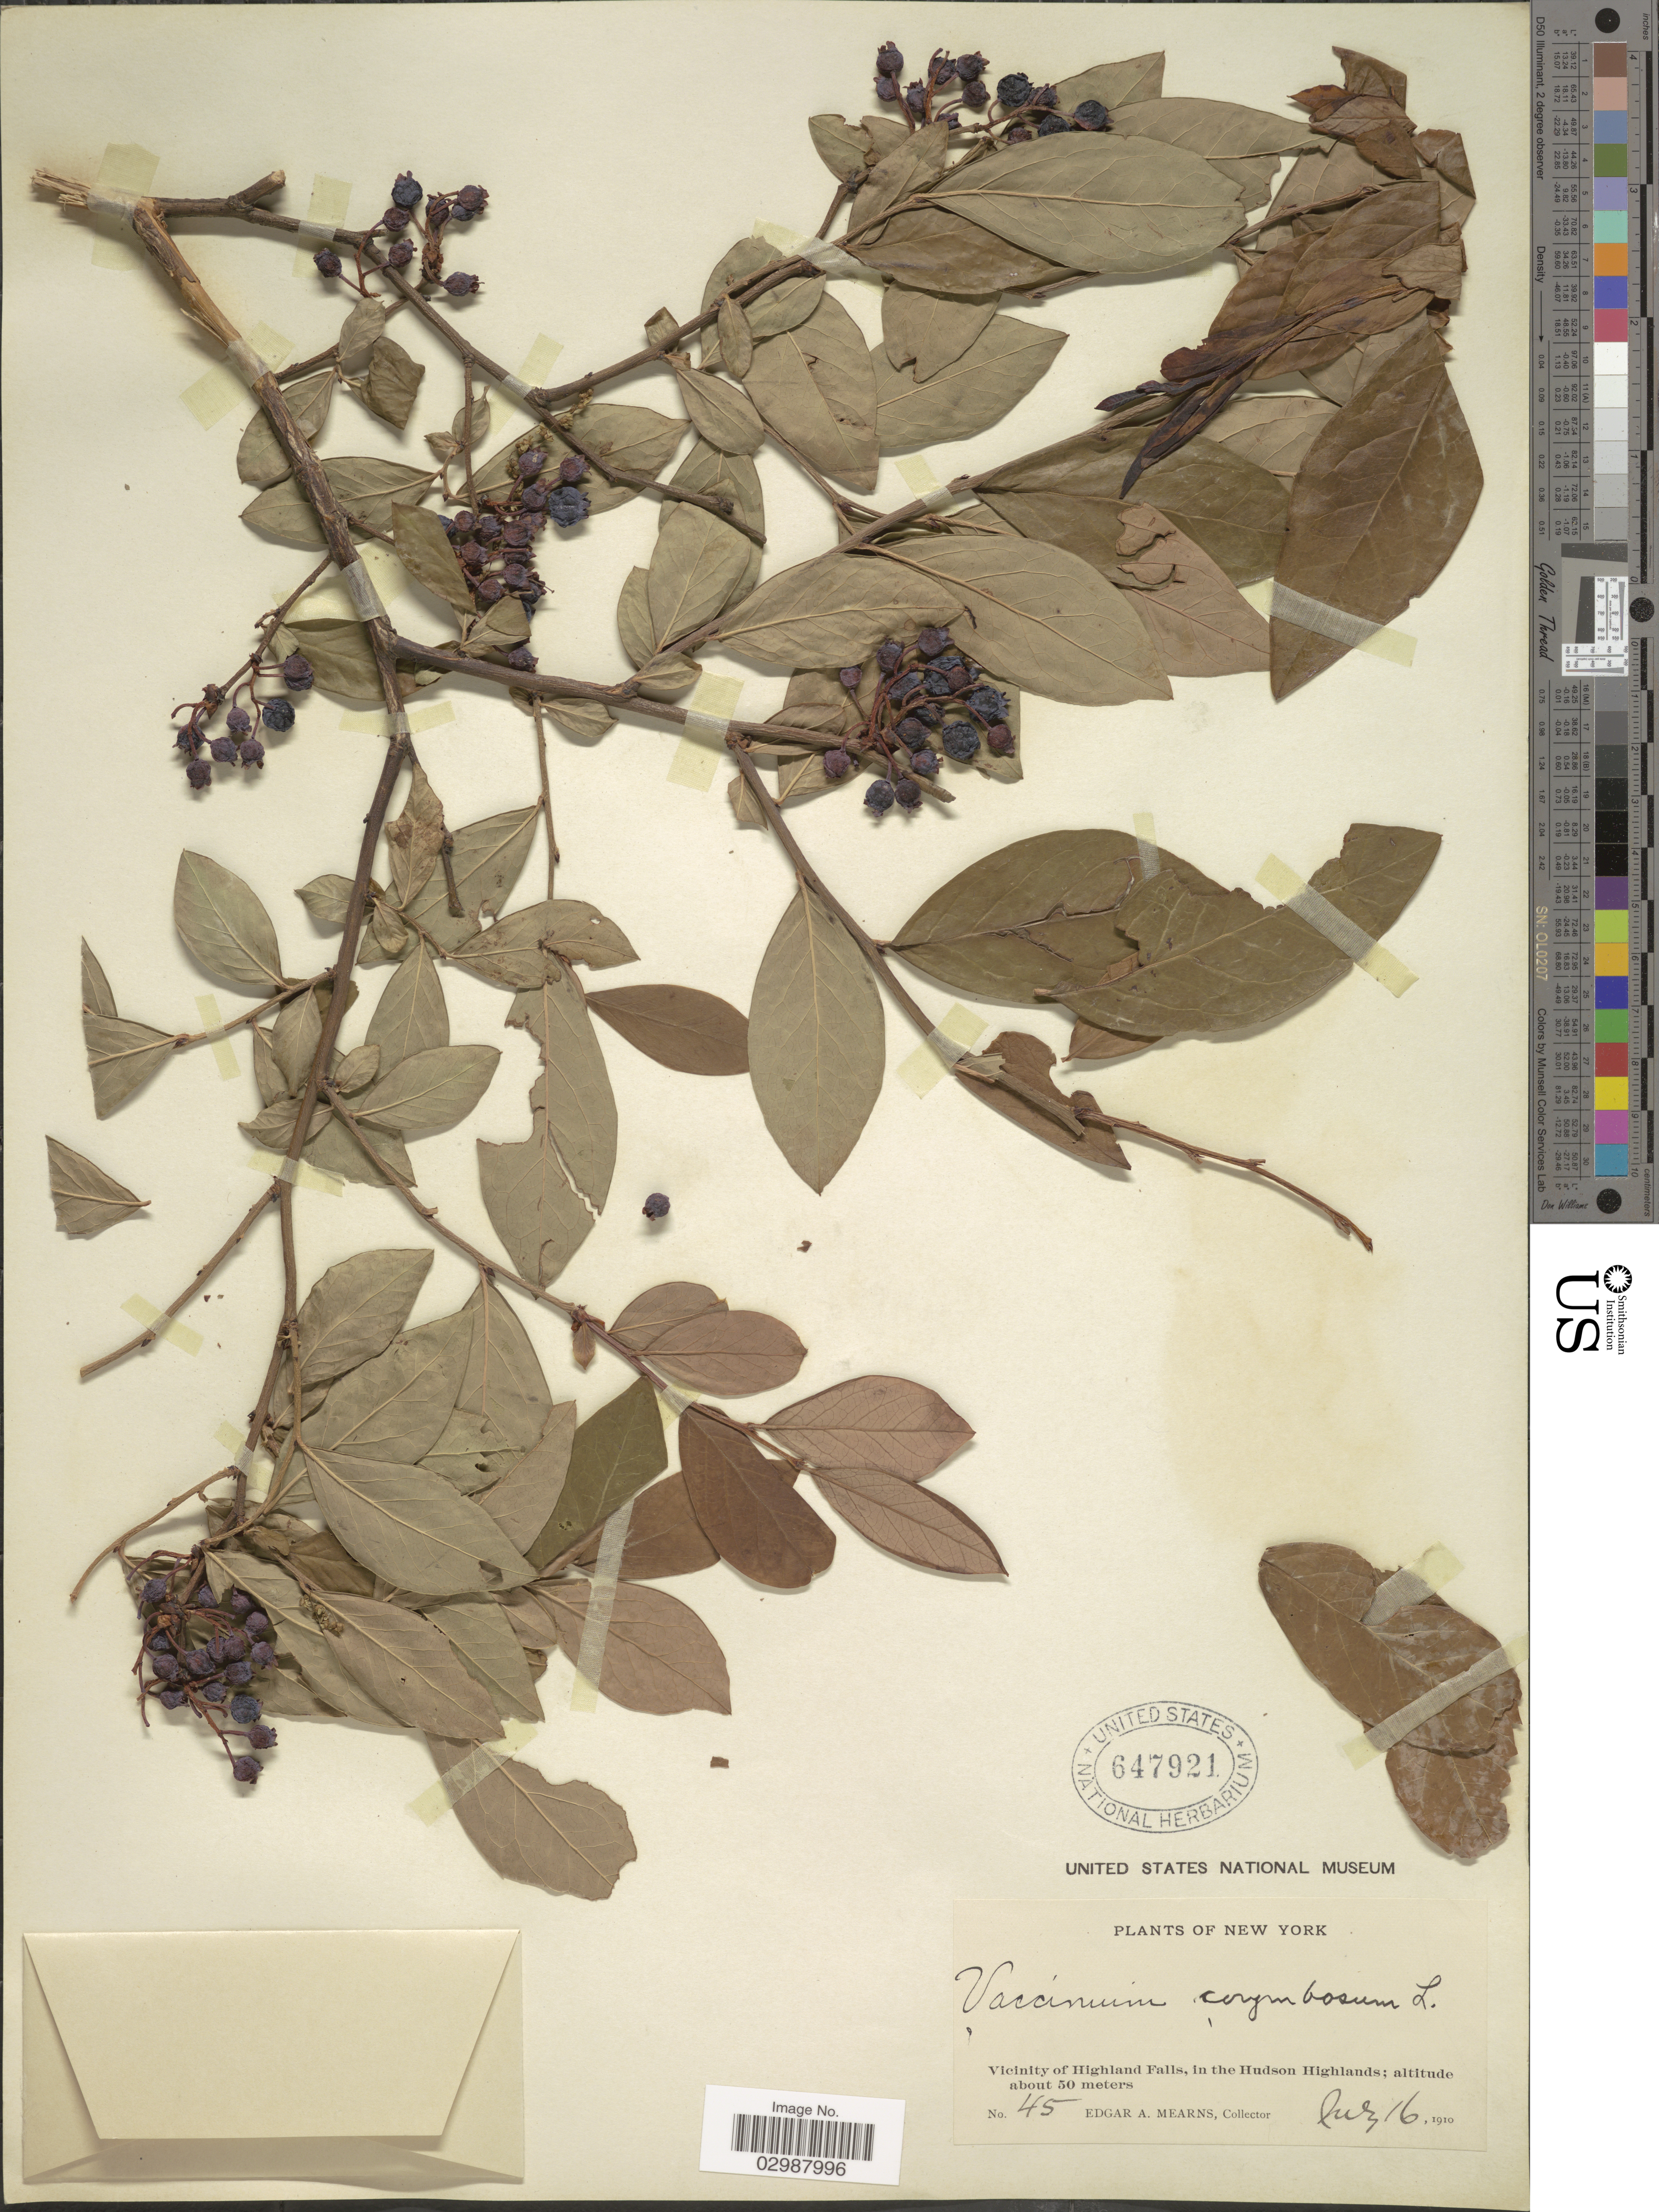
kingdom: Plantae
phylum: Tracheophyta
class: Magnoliopsida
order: Ericales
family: Ericaceae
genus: Vaccinium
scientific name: Vaccinium corymbosum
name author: L.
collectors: E. A. Mearns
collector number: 45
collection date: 1910-07-16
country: United States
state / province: New York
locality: Vicinity of Highland Falls, in the Hudson Highlands.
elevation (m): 50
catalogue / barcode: US 647921